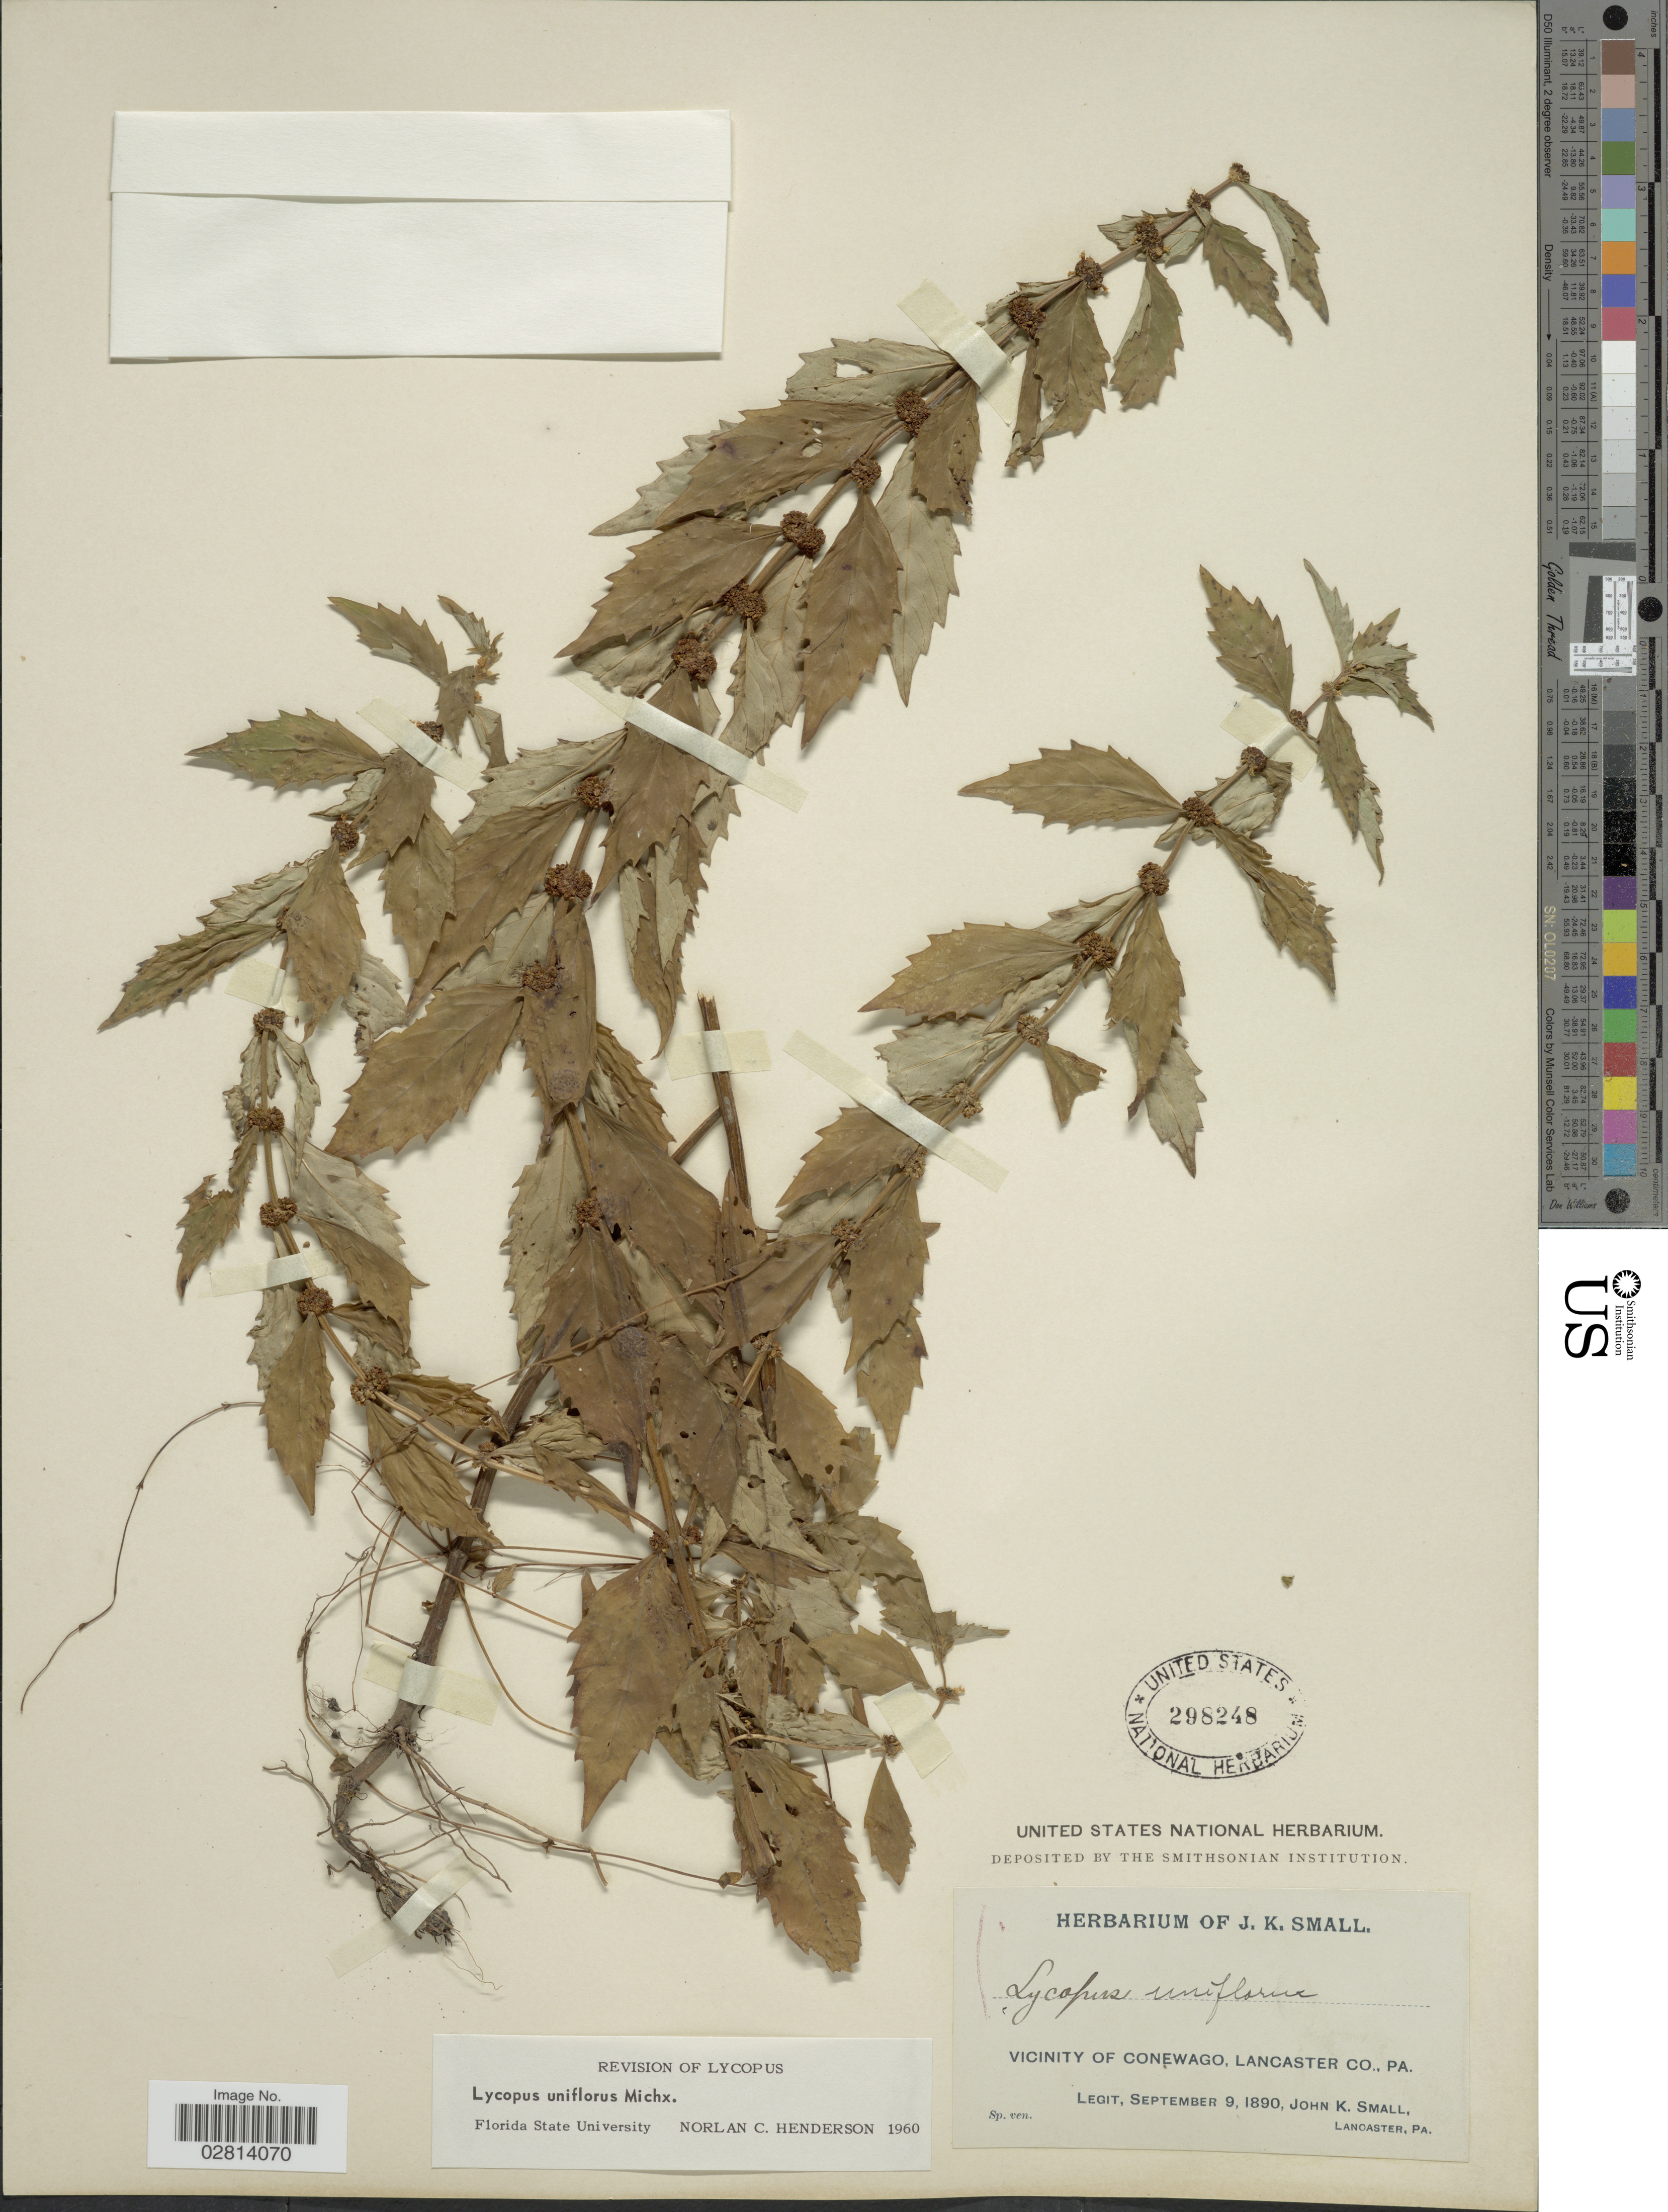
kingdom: Plantae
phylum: Tracheophyta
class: Magnoliopsida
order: Lamiales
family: Lamiaceae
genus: Lycopus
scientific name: Lycopus americanus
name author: Muhl. ex W.P.C. Barton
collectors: J. K. Small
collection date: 1890-09-09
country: United States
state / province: Pennsylvania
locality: Vicinity of Conewago, Lancaster Co., Pa.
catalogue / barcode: US 298248